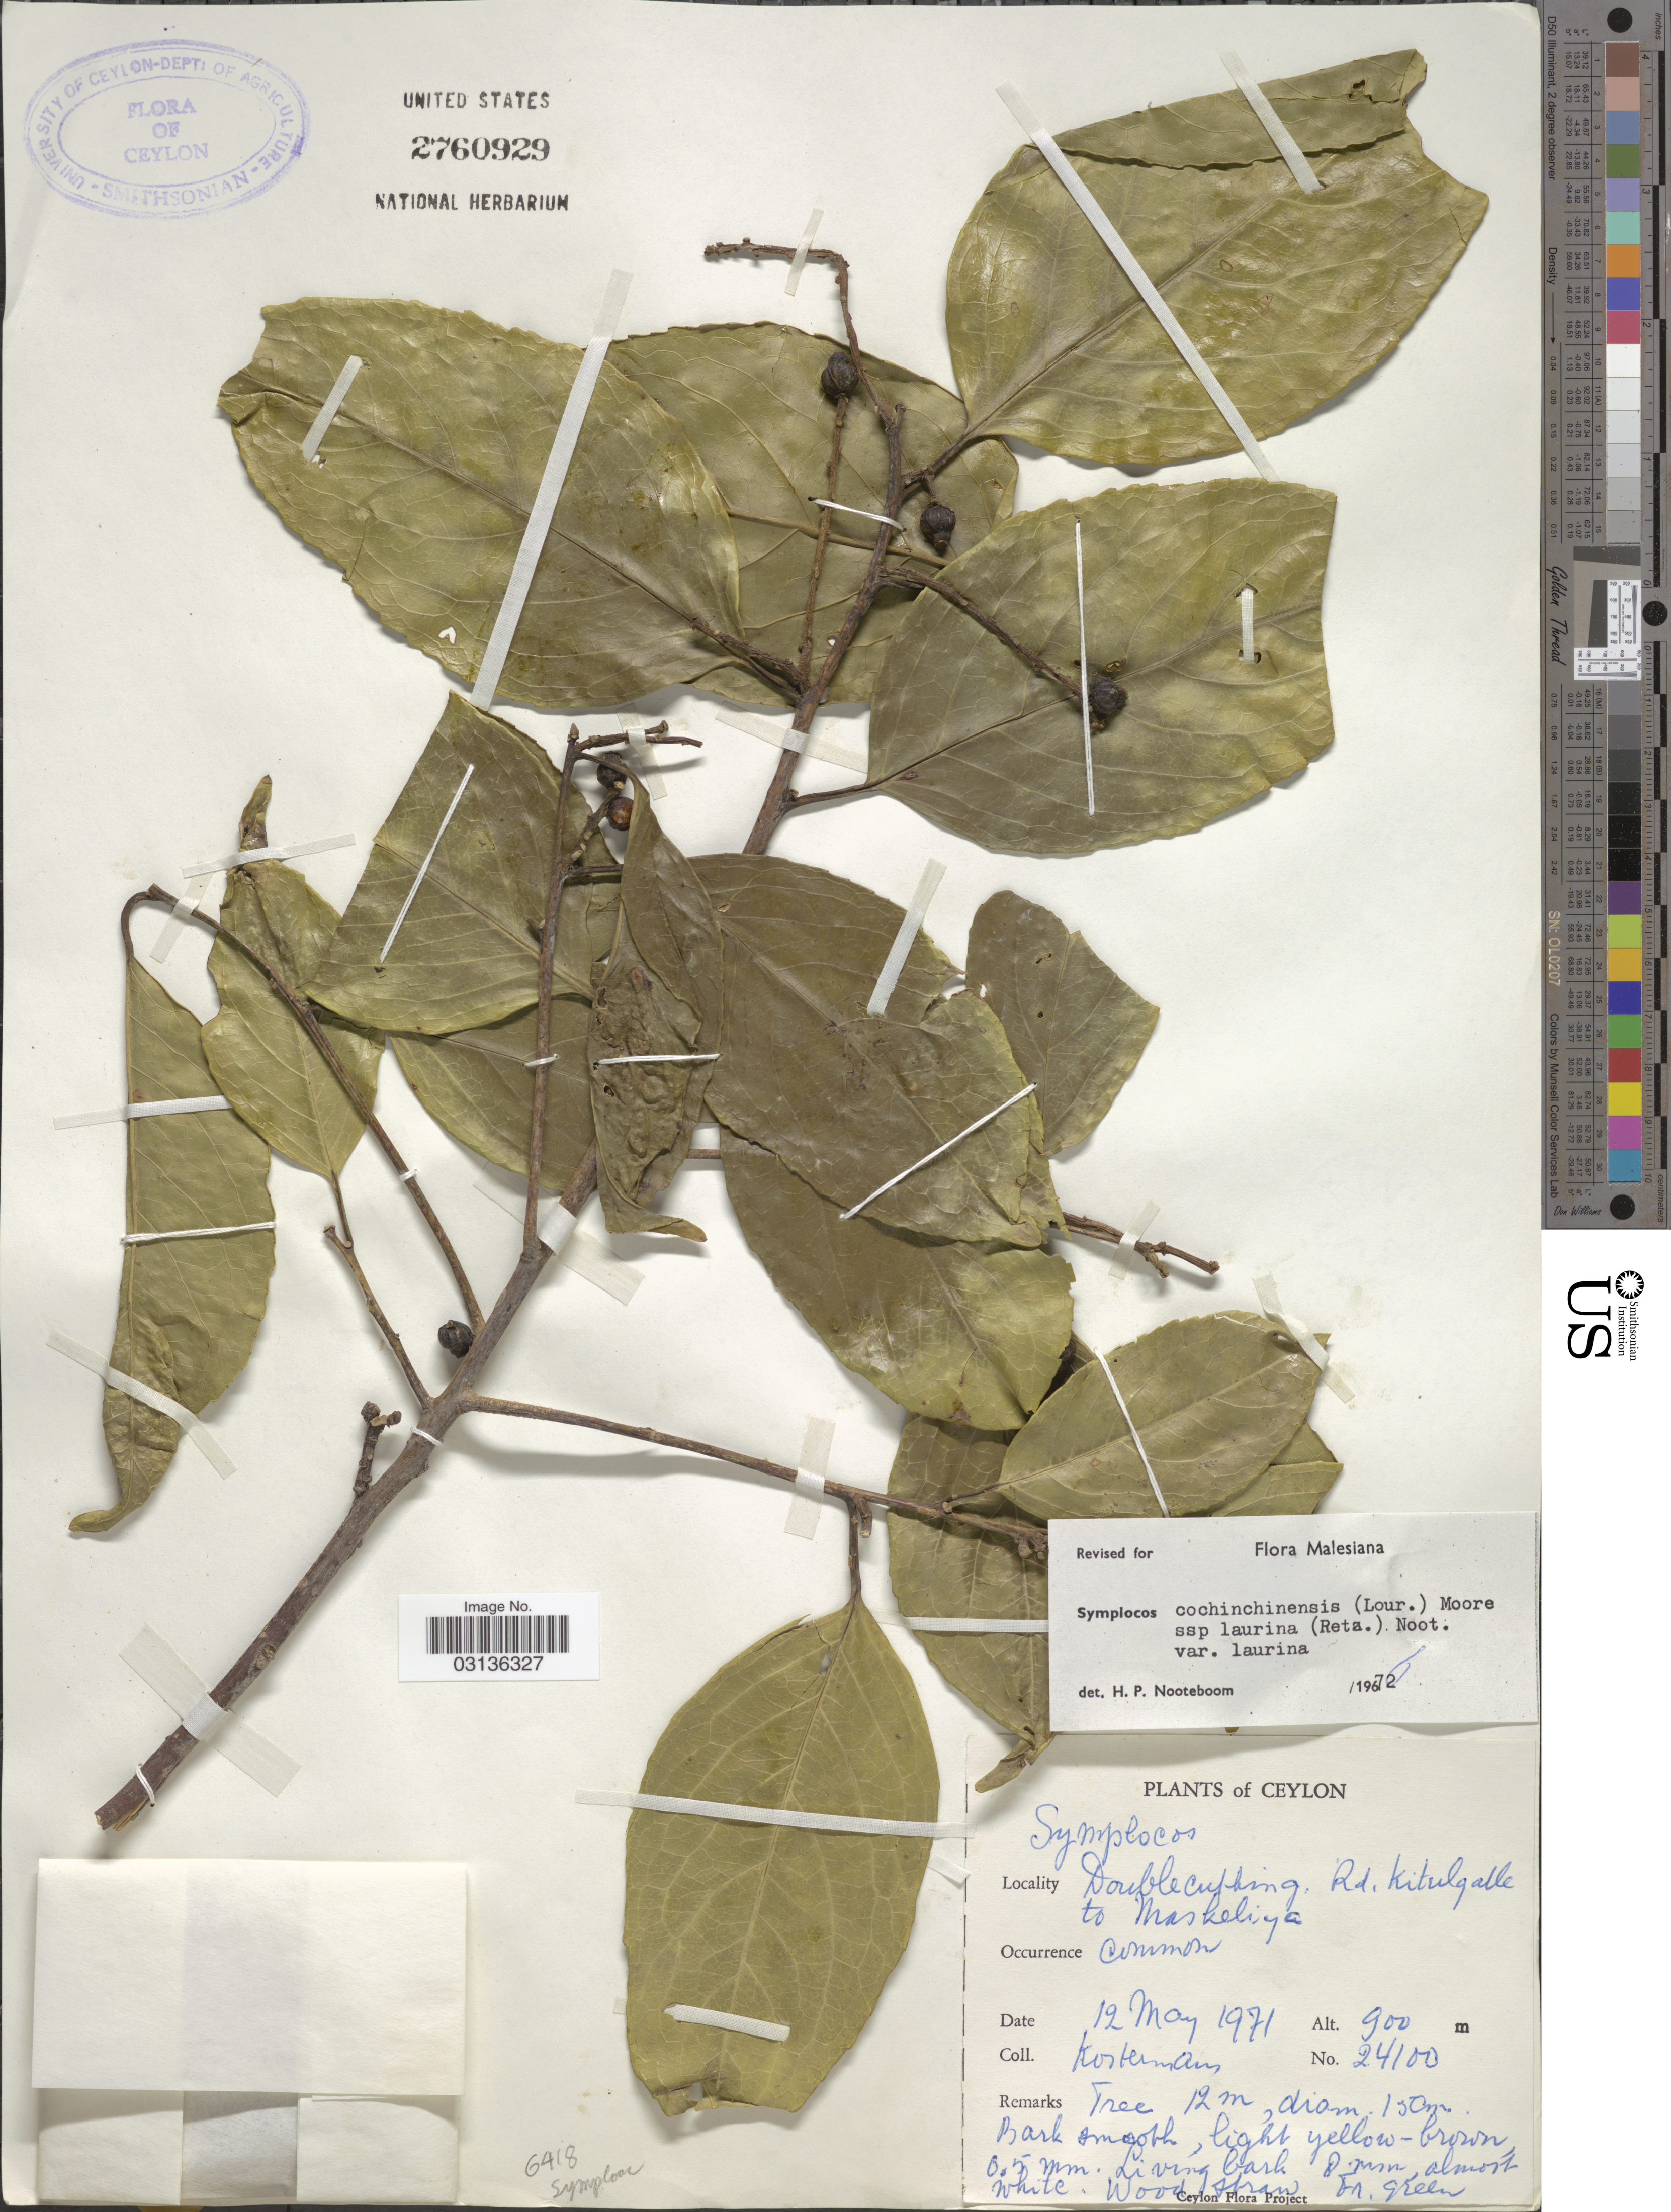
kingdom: Plantae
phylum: Tracheophyta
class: Magnoliopsida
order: Ericales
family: Symplocaceae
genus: Symplocos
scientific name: Symplocos cochinchinensis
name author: (Lour.) S. Moore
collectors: Kostermans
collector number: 24100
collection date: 1971-05-12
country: Sri Lanka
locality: Ceylon. Doublecutting, Rd. Kitulgalle to Maskeliya.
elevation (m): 900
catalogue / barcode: US 2760929